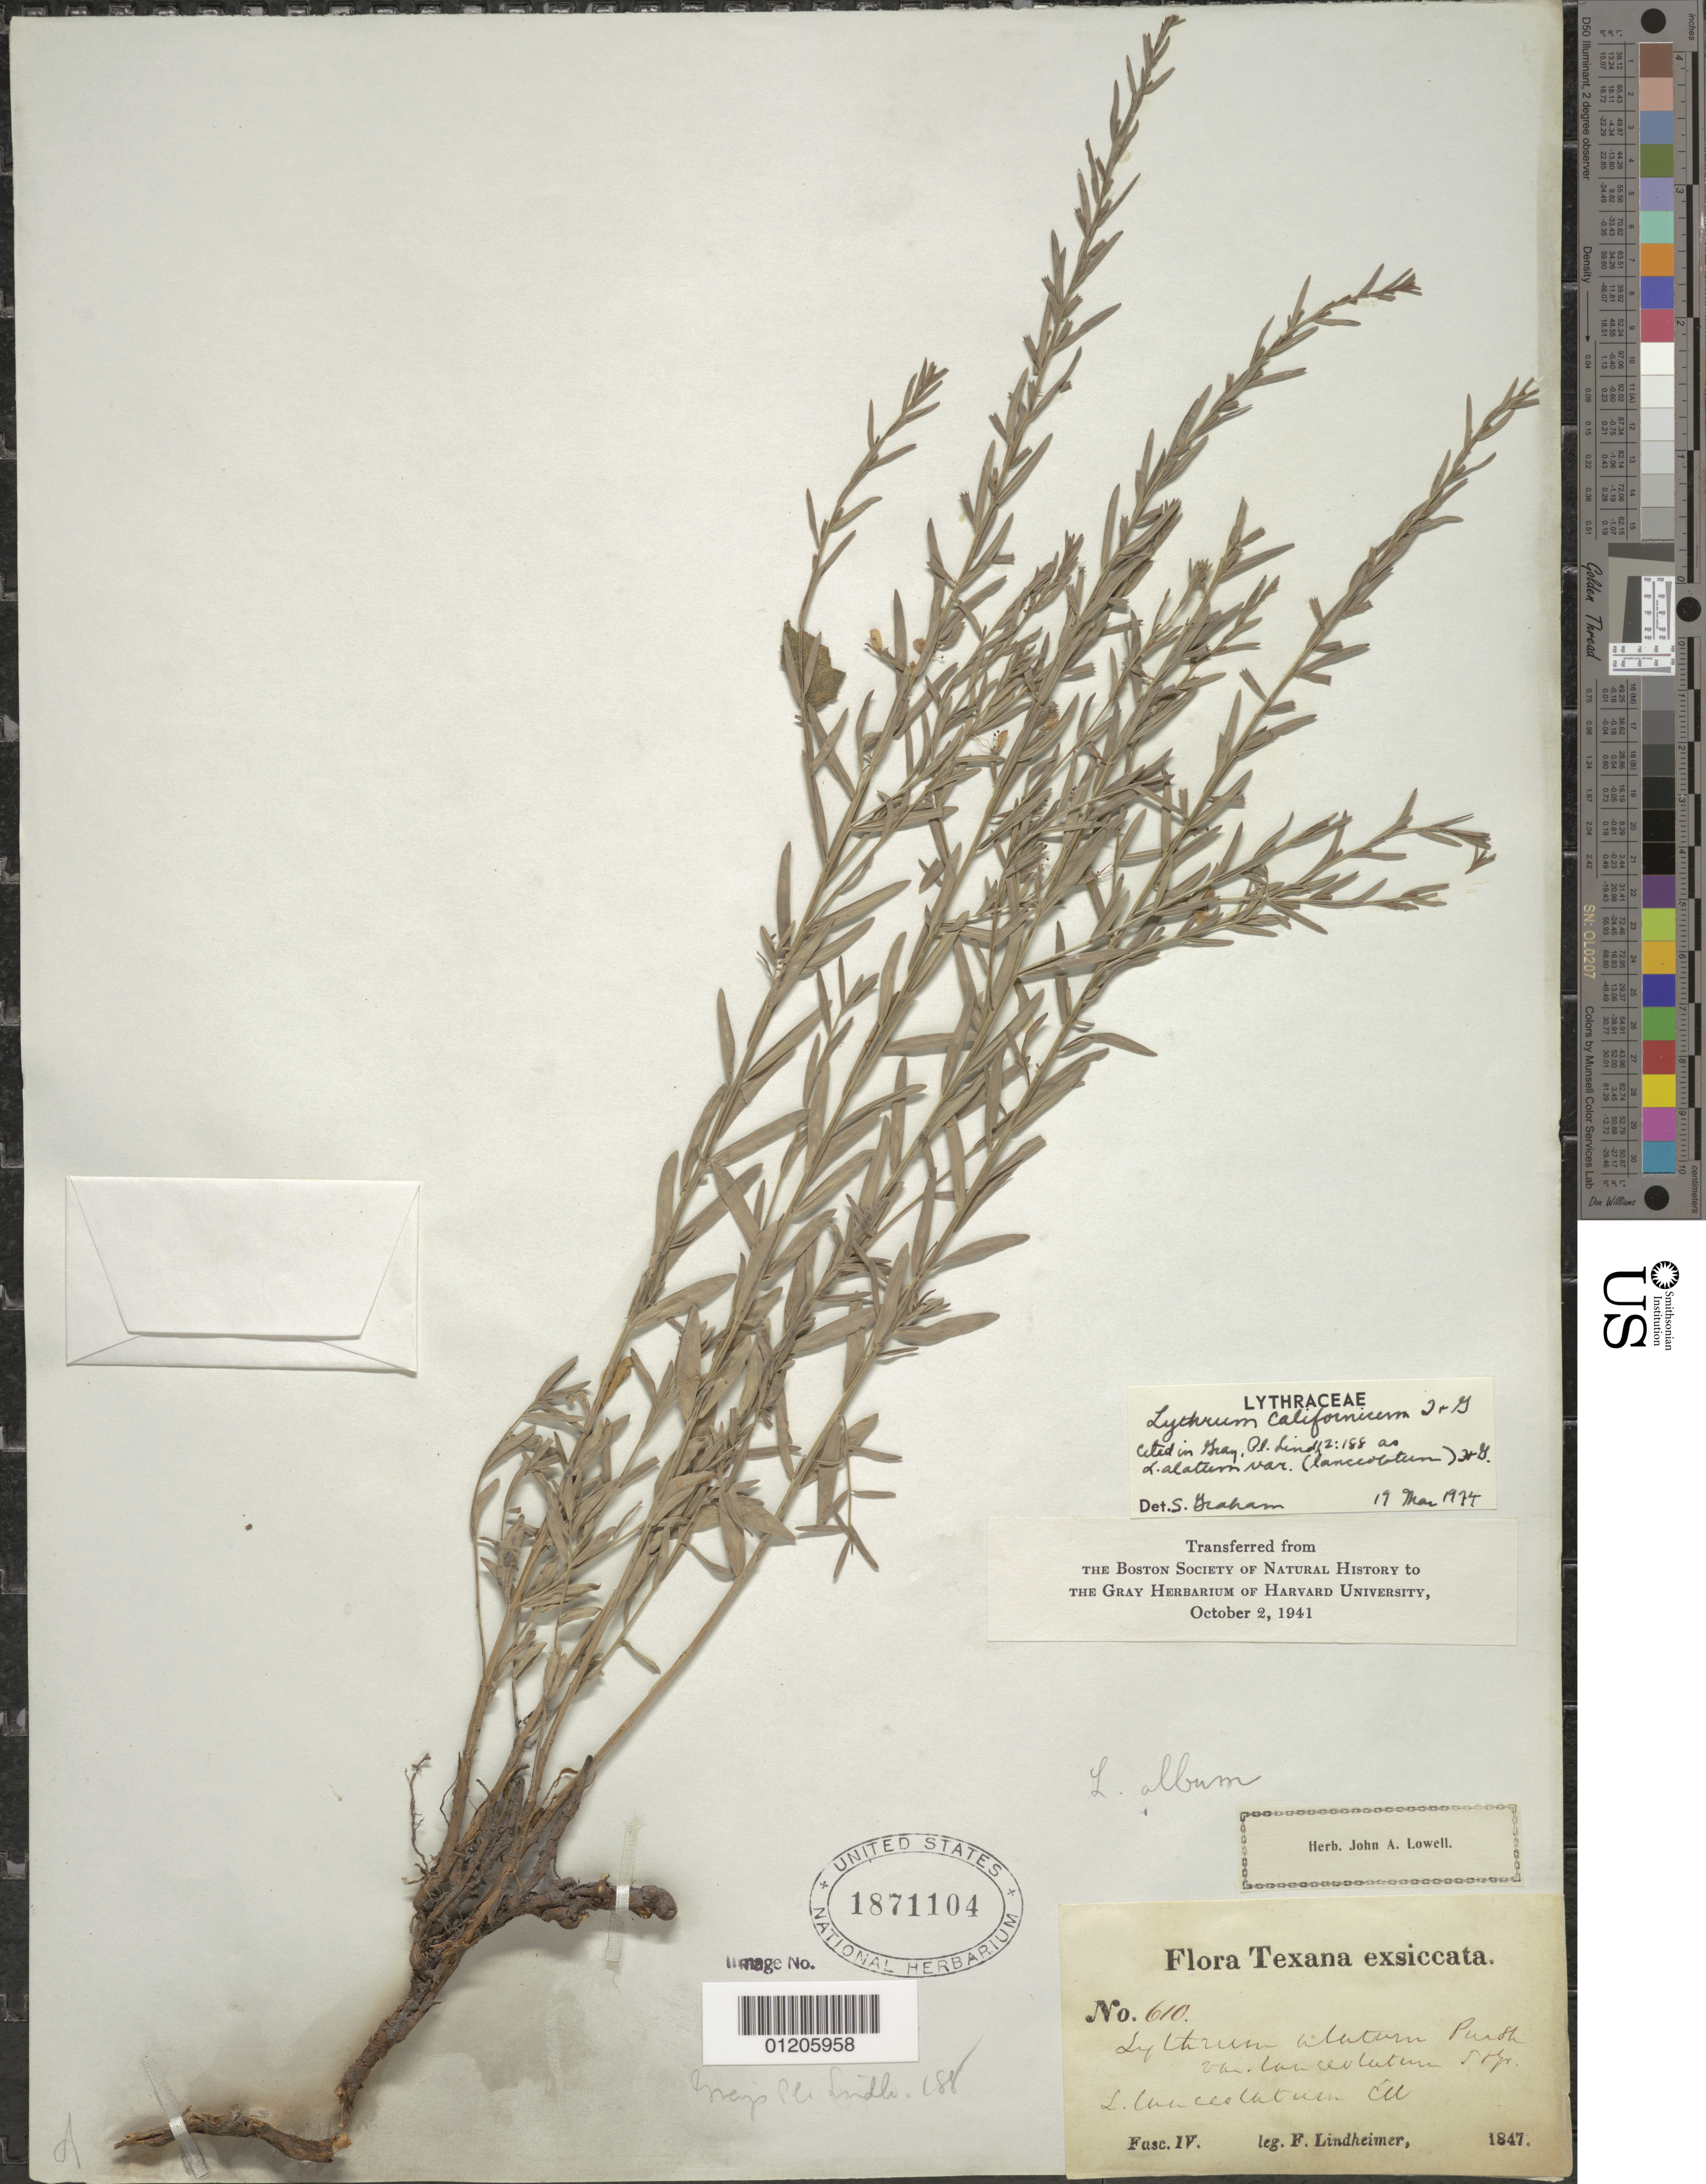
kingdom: Plantae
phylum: Tracheophyta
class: Magnoliopsida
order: Myrtales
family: Lythraceae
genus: Lythrum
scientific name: Lythrum californicum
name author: Torr. & A. Gray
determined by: Graham, S.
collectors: F. J. Lindheimer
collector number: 610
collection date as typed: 1847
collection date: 1847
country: United States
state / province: Texas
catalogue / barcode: US 1871104